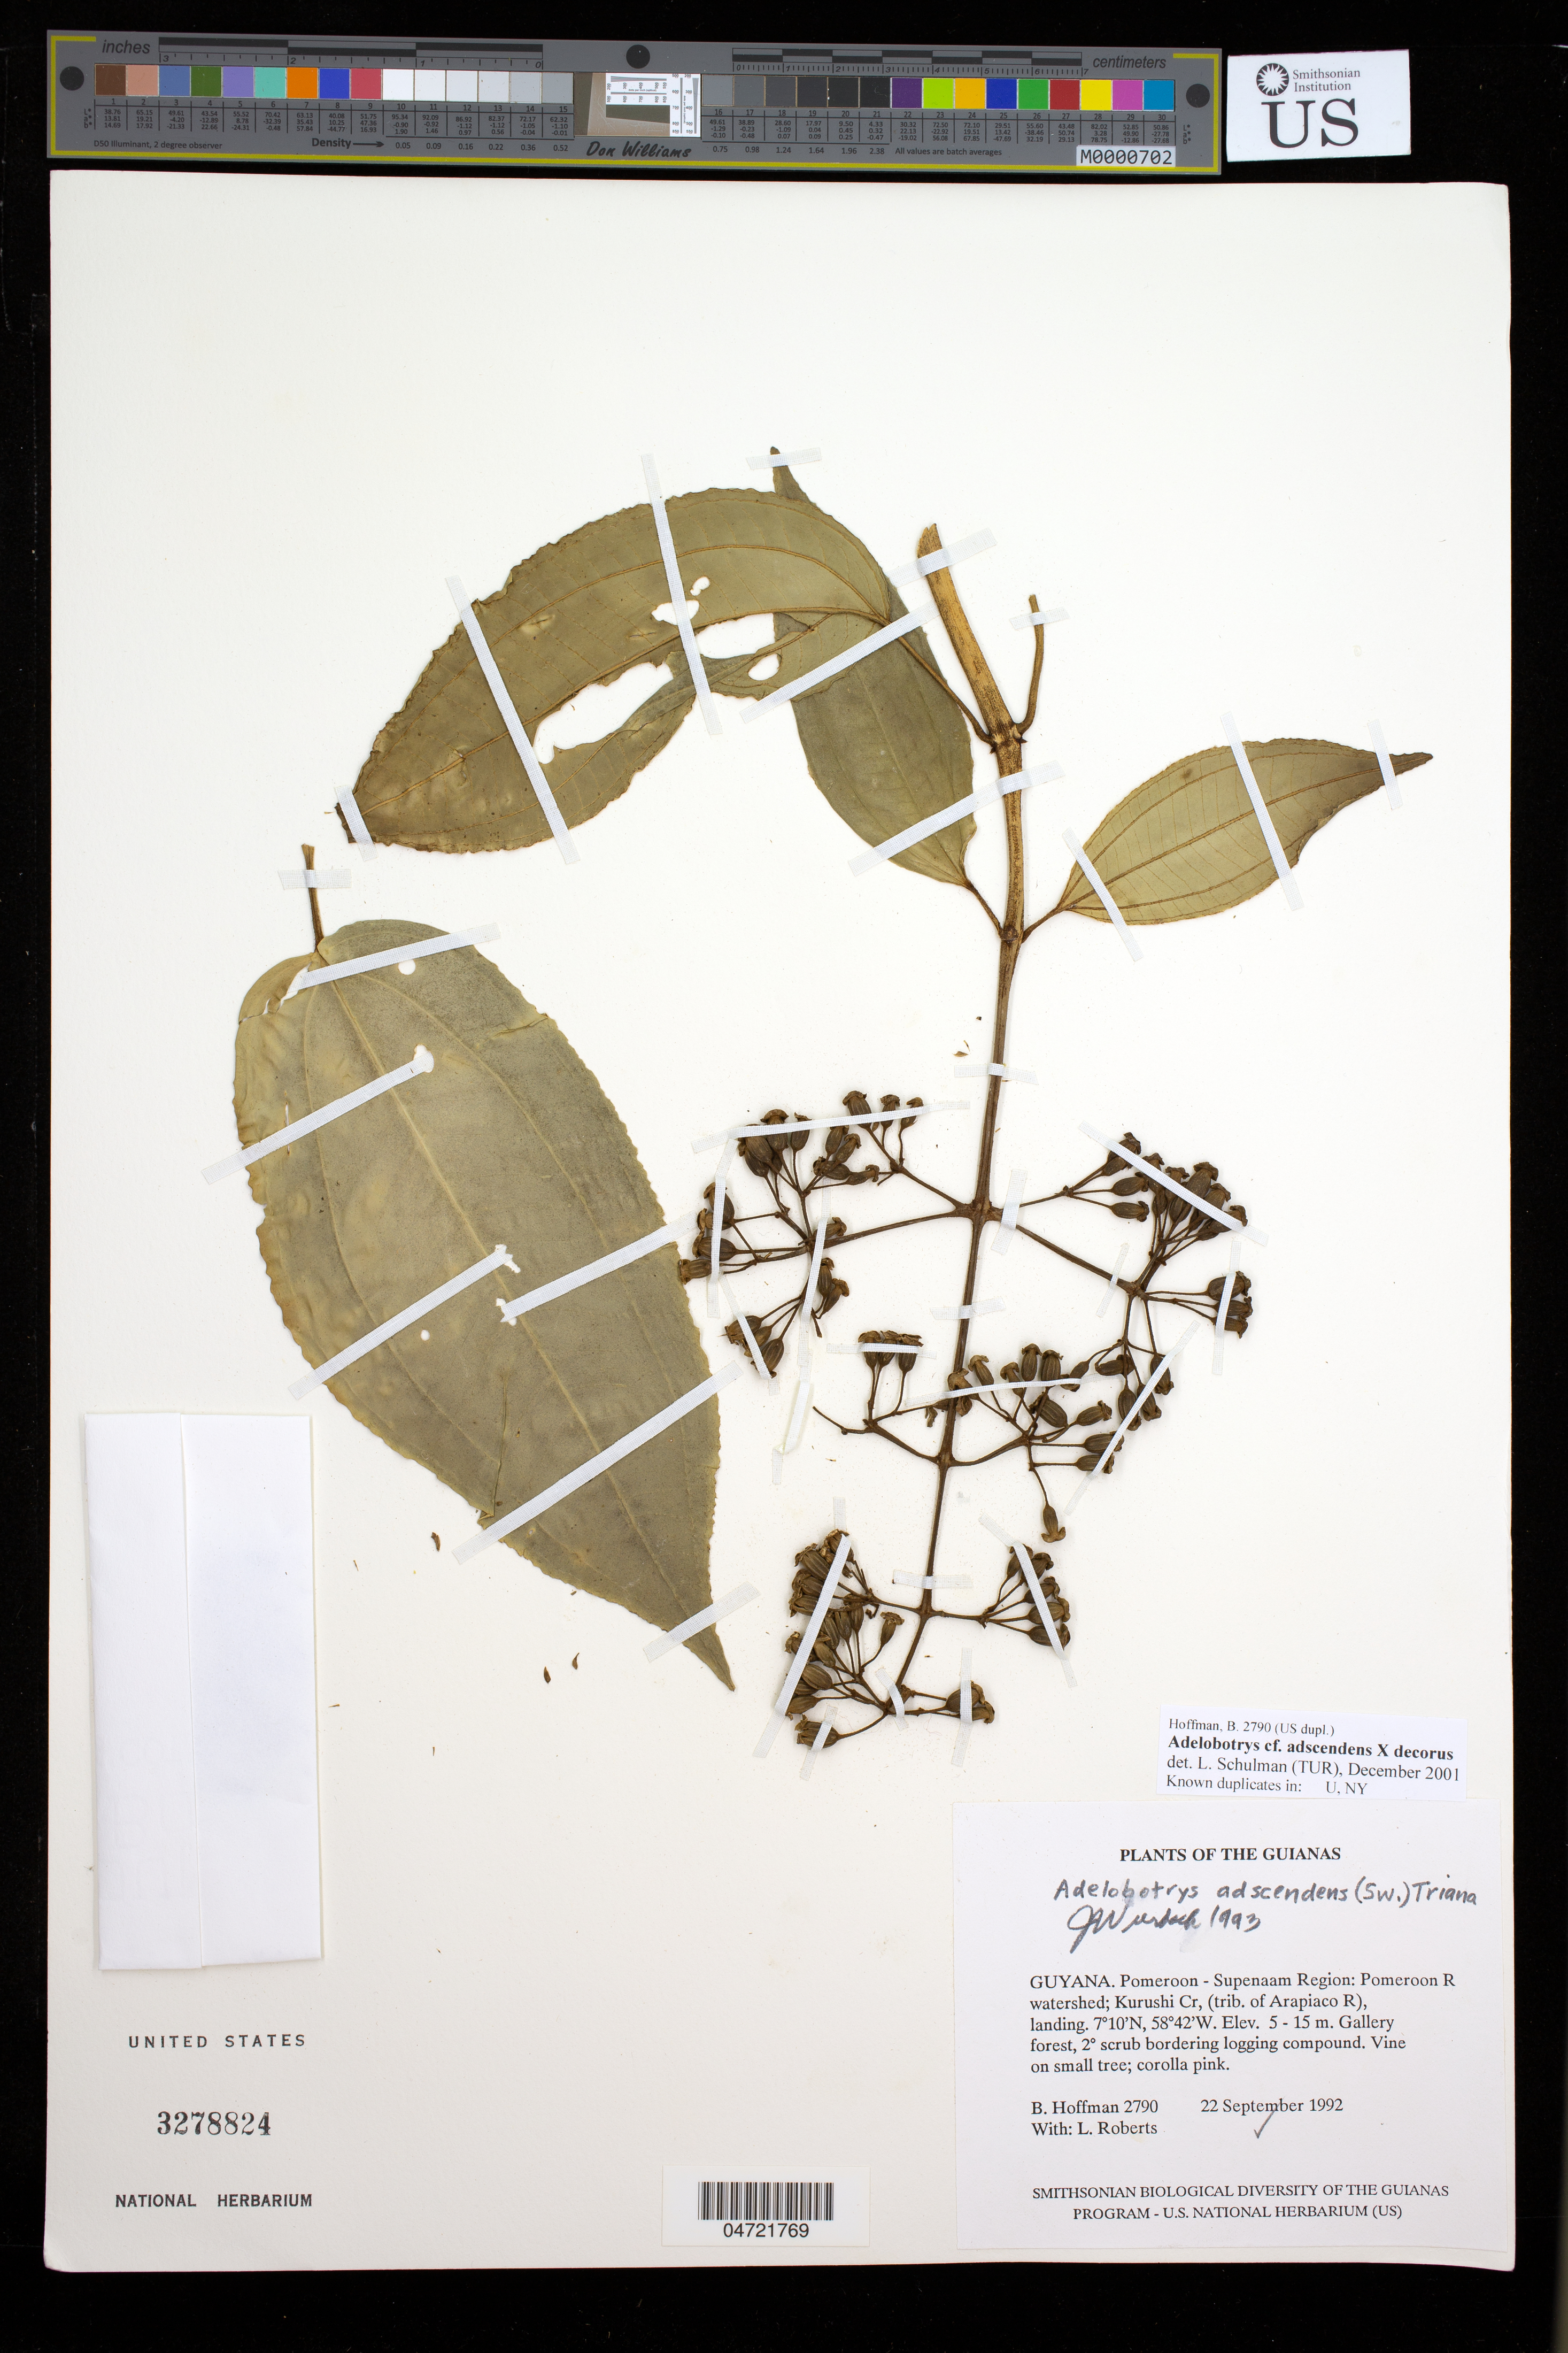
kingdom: Plantae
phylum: Tracheophyta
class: Magnoliopsida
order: Myrtales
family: Melastomataceae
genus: Adelobotrys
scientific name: Adelobotrys adscendens x decorus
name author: (Sw.) Triana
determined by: Schulman, Leif, (TUR), University of Turku (FINLAND)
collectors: B. Hoffman & L. Roberts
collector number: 2790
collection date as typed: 22 September 1992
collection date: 1992-09-22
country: Guyana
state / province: Pomeroon-Supenaam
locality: Pomeroon River watershed; Kurushi Creek, (trib. of Arapiaco R), landing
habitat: Gallery forest, secondary scrub bordering logging compound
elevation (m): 5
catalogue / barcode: US 3278824